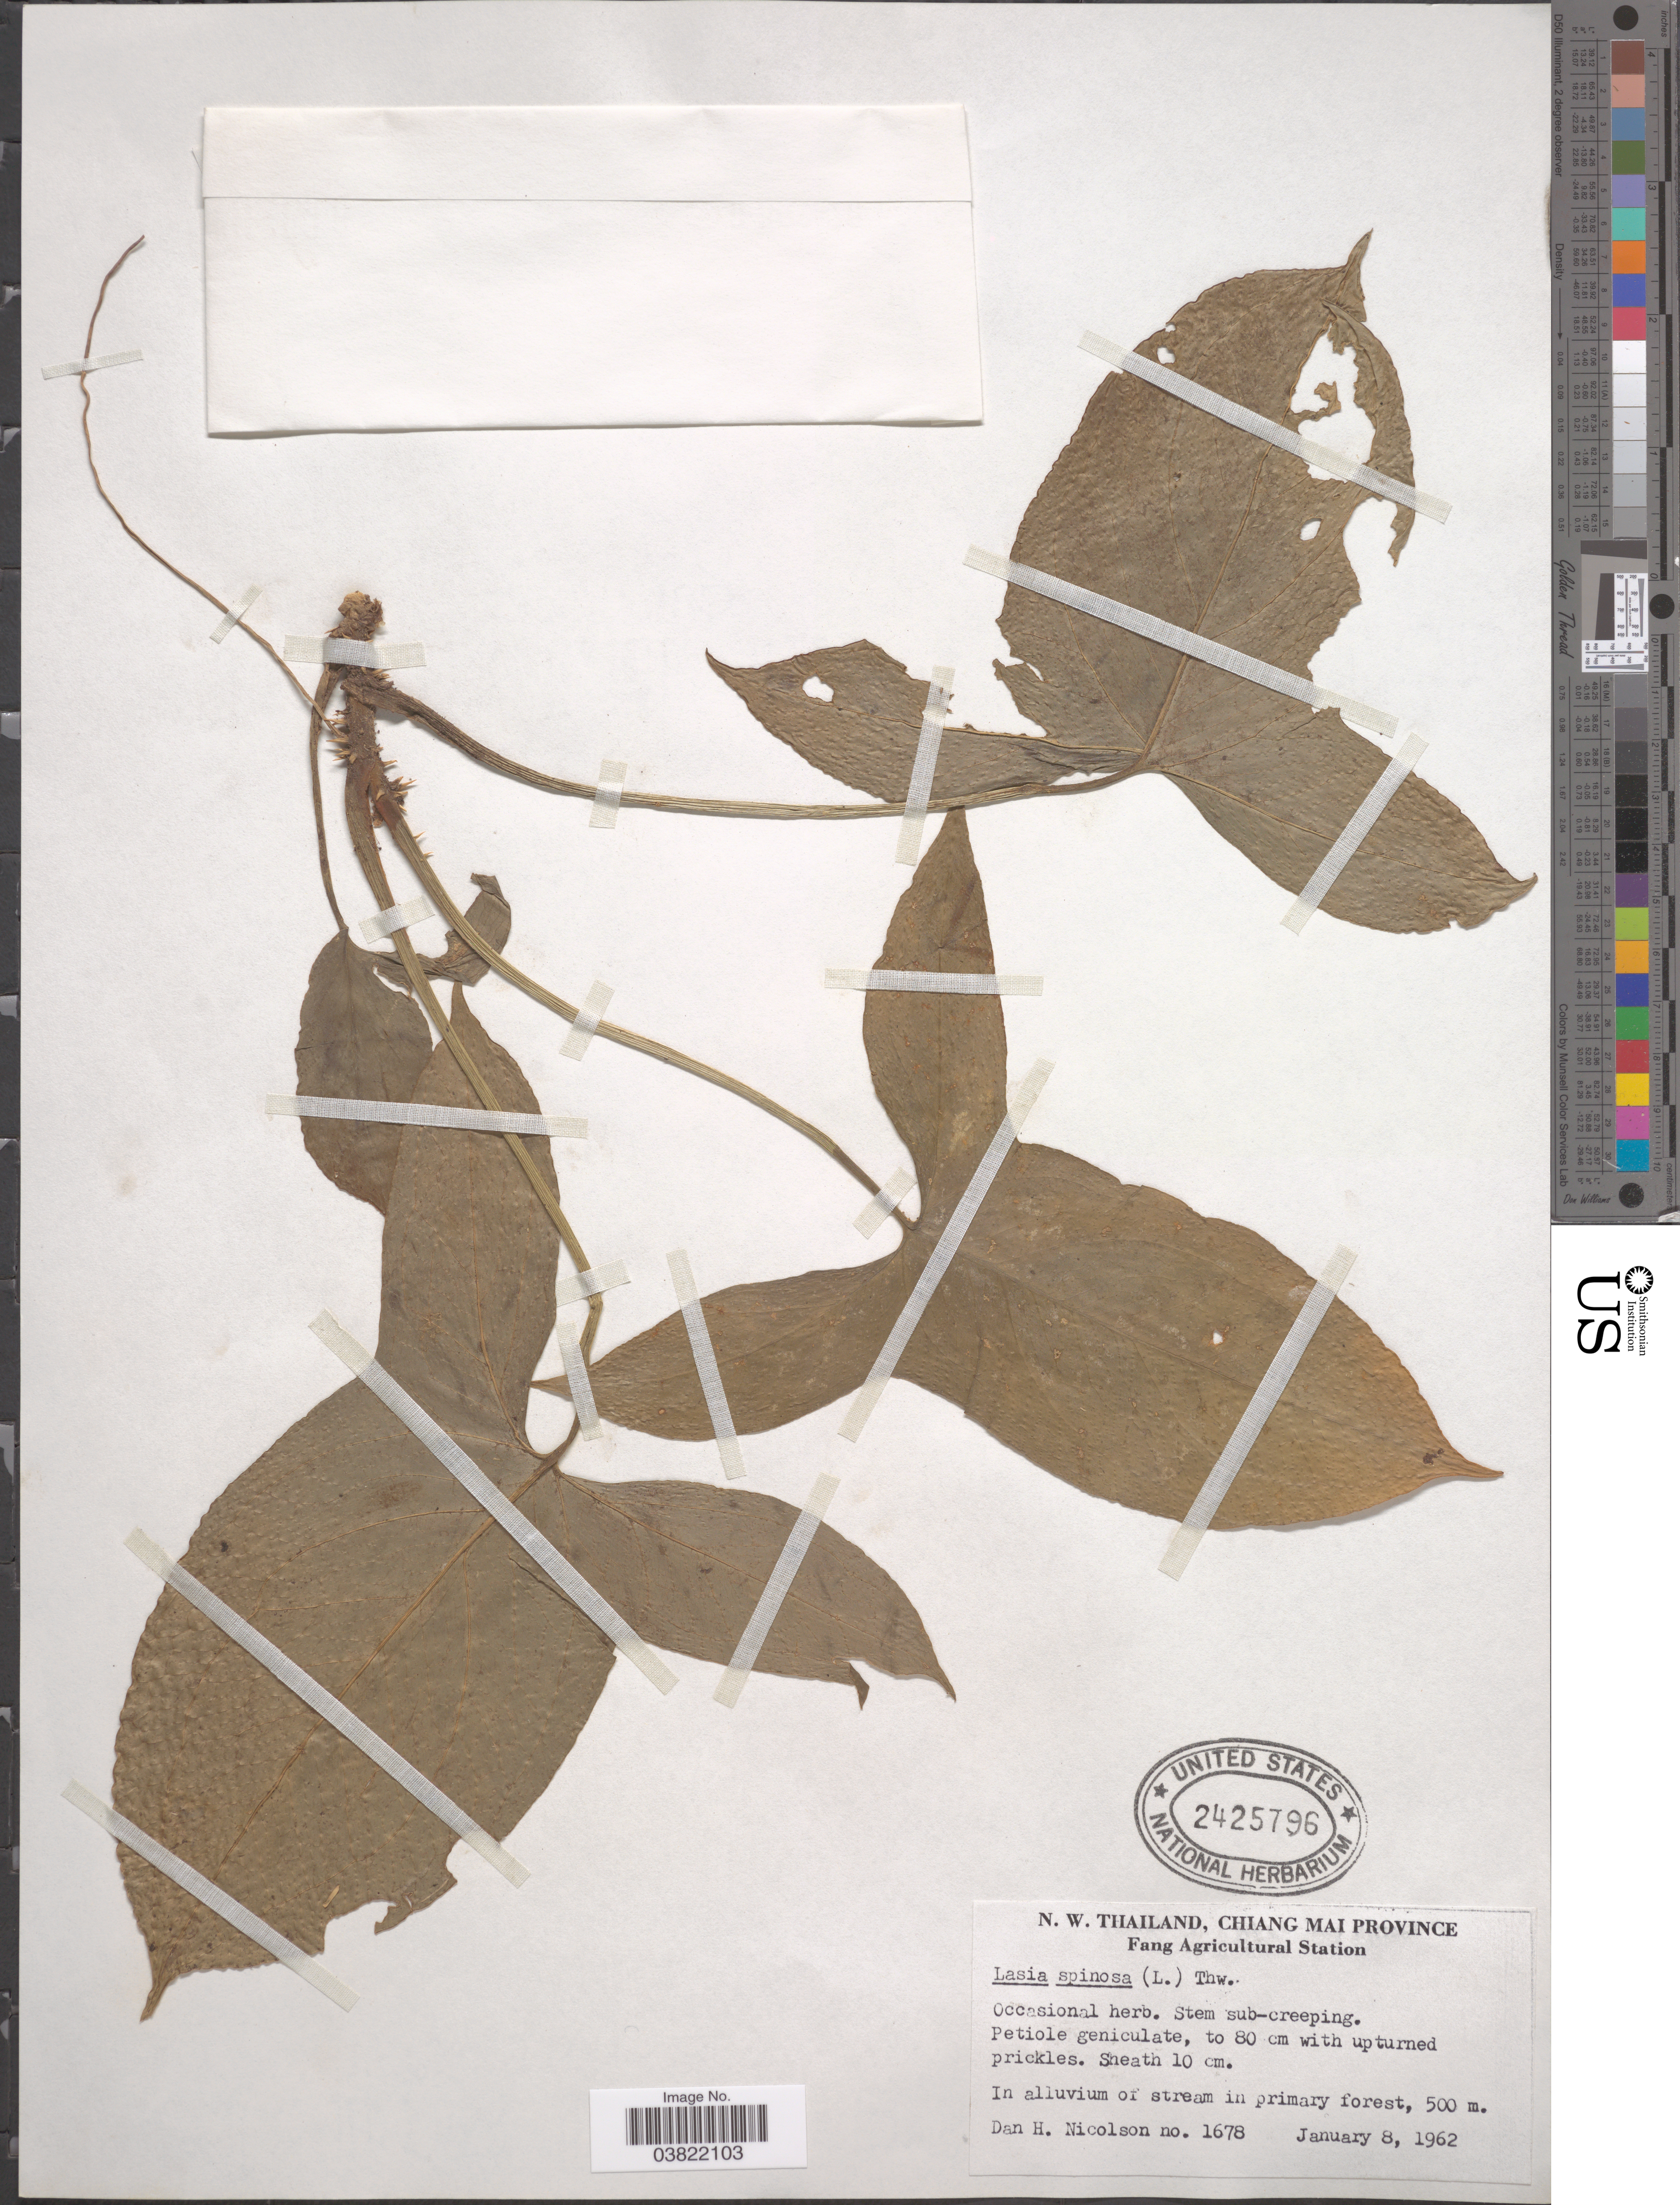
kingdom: Plantae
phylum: Tracheophyta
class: Liliopsida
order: Alismatales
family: Araceae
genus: Lasia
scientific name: Lasia spinosa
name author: (L.) Thwaites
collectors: D. H. Nicolson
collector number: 1678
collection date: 1962-01-08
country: Thailand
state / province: Chiang Mai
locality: N. W. Thailand, Fang Agricultural Station. In alluvium of stream in primary forest.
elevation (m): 500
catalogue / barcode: US 2425796